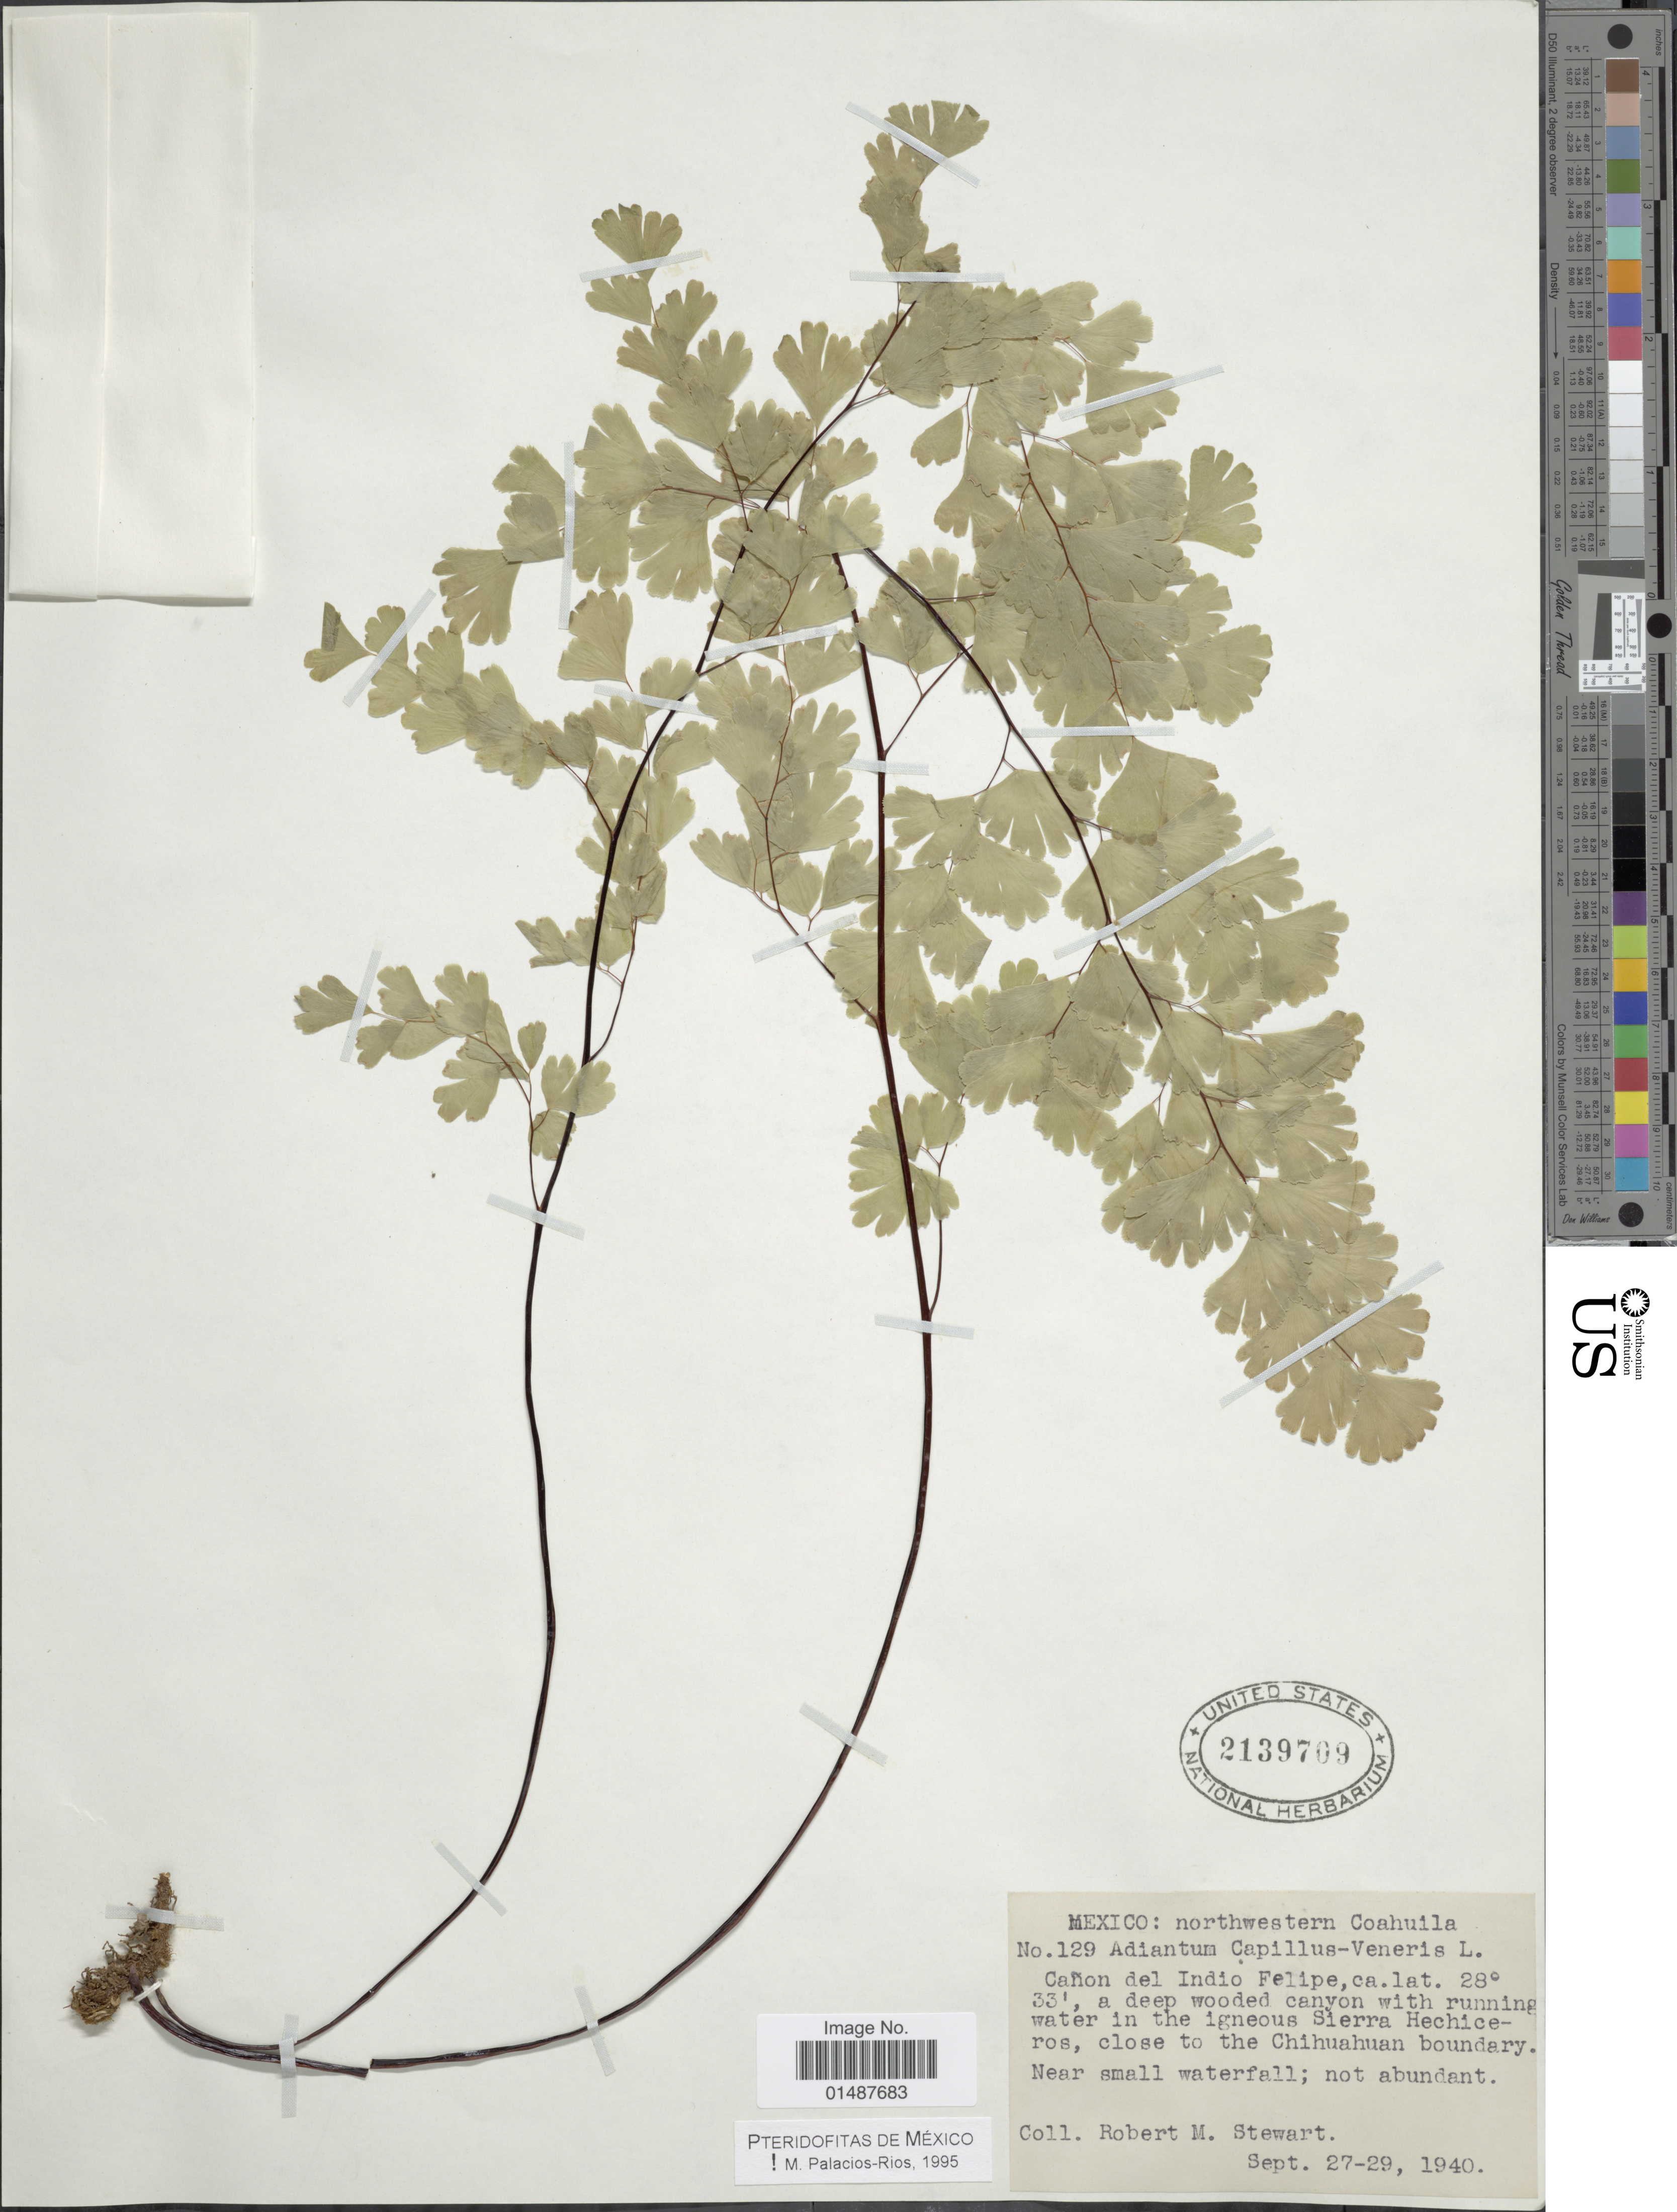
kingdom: Plantae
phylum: Tracheophyta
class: Polypodiopsida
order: Polypodiales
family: Pteridaceae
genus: Adiantum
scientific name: Adiantum capillus-veneris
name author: L.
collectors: R. M. Stewart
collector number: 129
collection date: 1940-09-27/1940-09-29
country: Mexico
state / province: Coahuila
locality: Northwestern Coahuila, In the igneous sierra Hechiceros, close to the Chihuahuan boundary, near small waterfall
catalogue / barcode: US 2139709